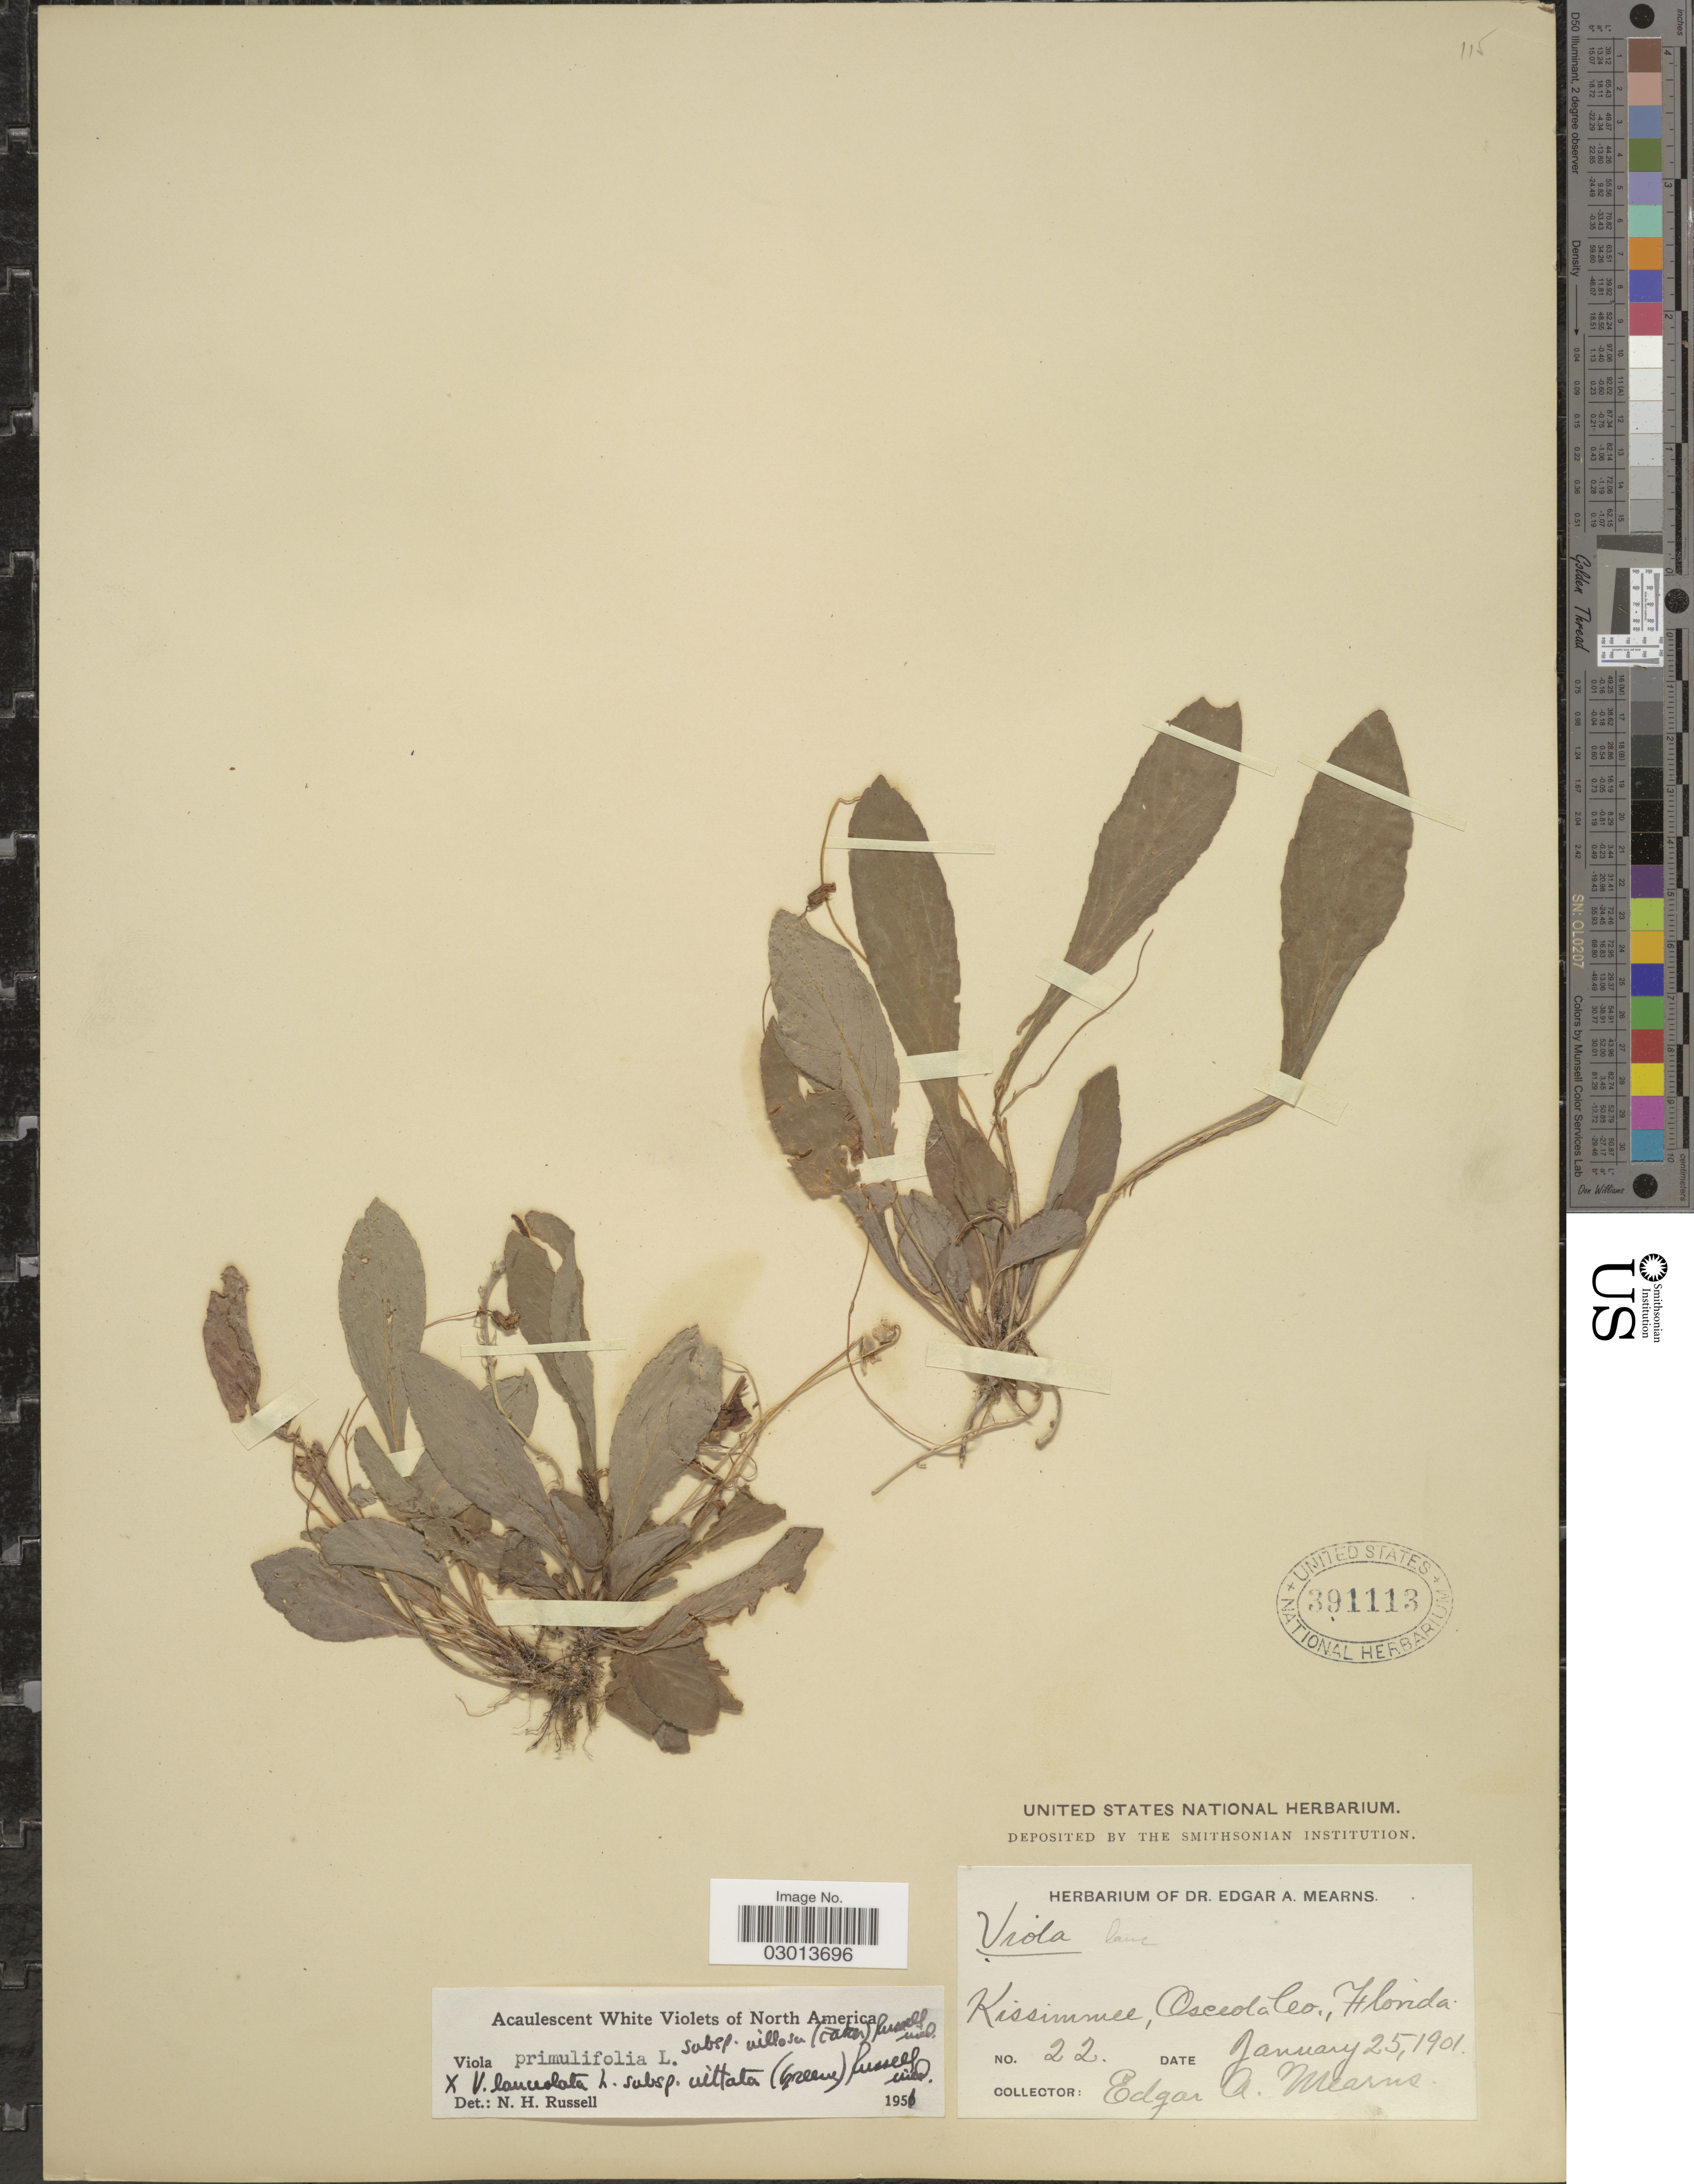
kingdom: Plantae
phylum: Tracheophyta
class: Magnoliopsida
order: Malpighiales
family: Violaceae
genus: Viola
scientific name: Viola primulifolia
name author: L.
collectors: E. A. Mearns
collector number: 22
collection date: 1901-01-25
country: United States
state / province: Florida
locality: Kissimmee, Osceola Co.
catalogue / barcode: US 391113